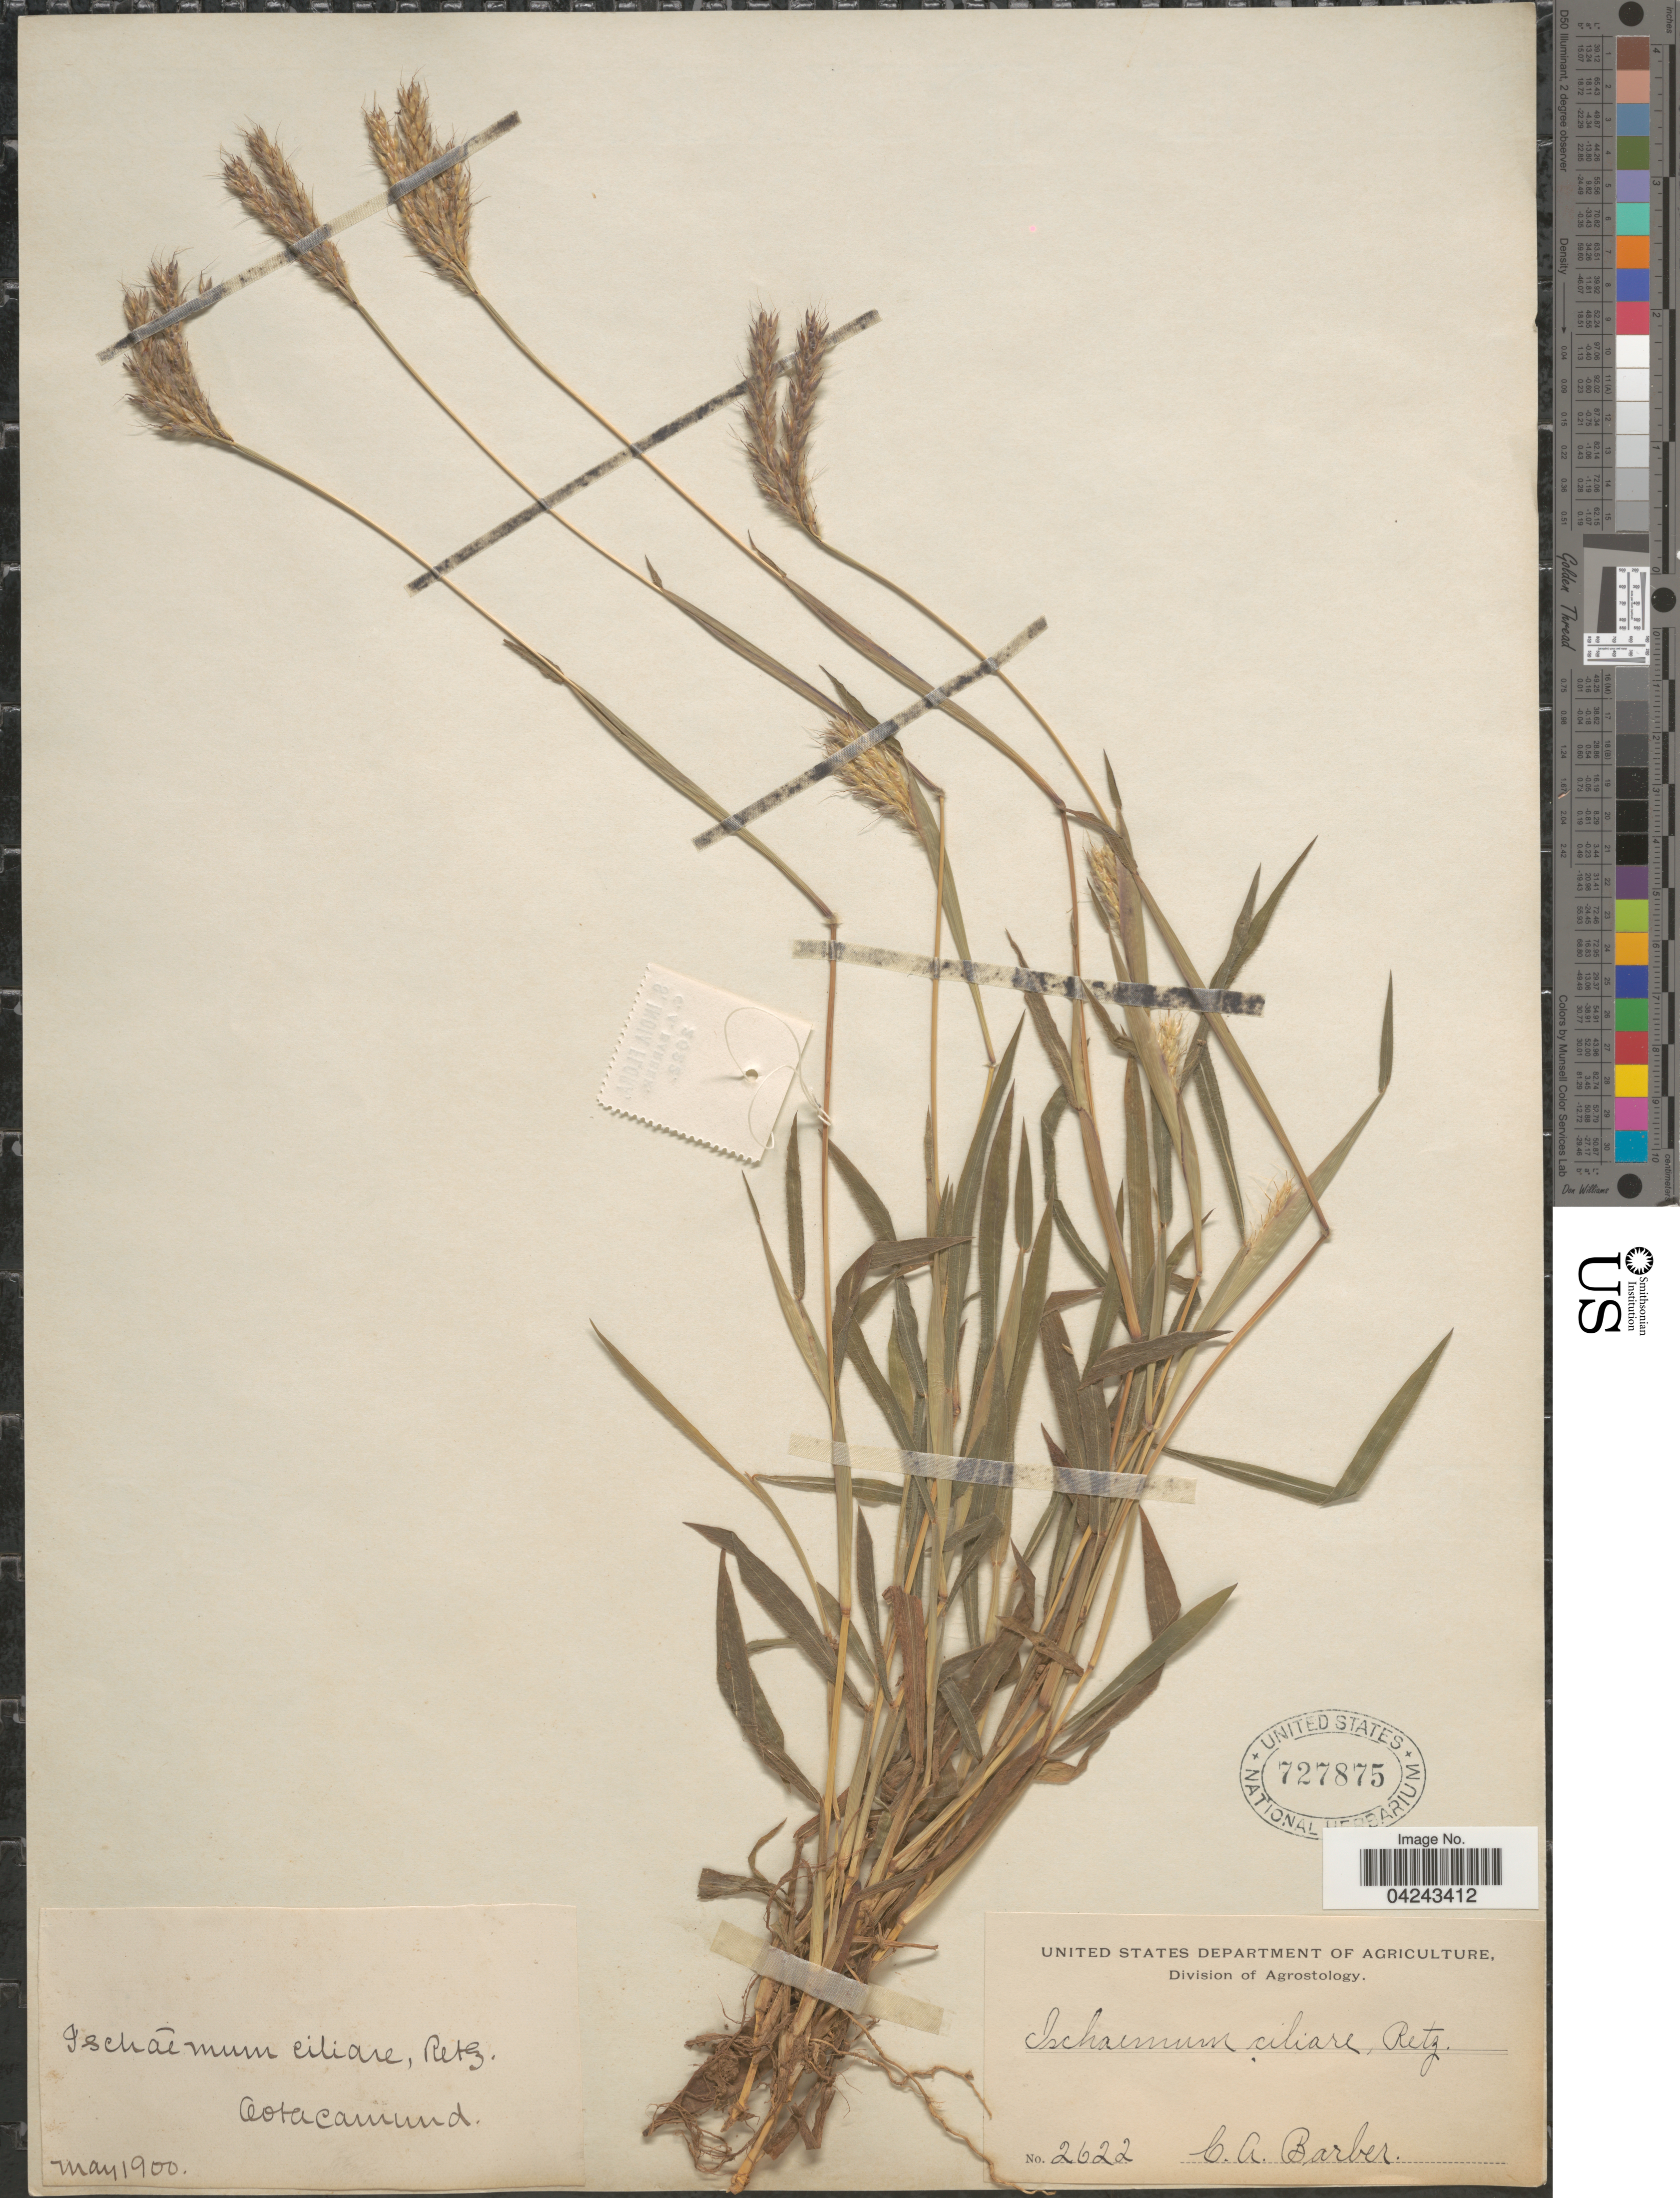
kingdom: Plantae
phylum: Tracheophyta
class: Liliopsida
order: Poales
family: Poaceae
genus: Ischaemum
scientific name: Ischaemum ciliare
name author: Retz.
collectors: C. Barber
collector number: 2622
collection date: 1900-05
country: India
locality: Ootacamund.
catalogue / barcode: US 727875